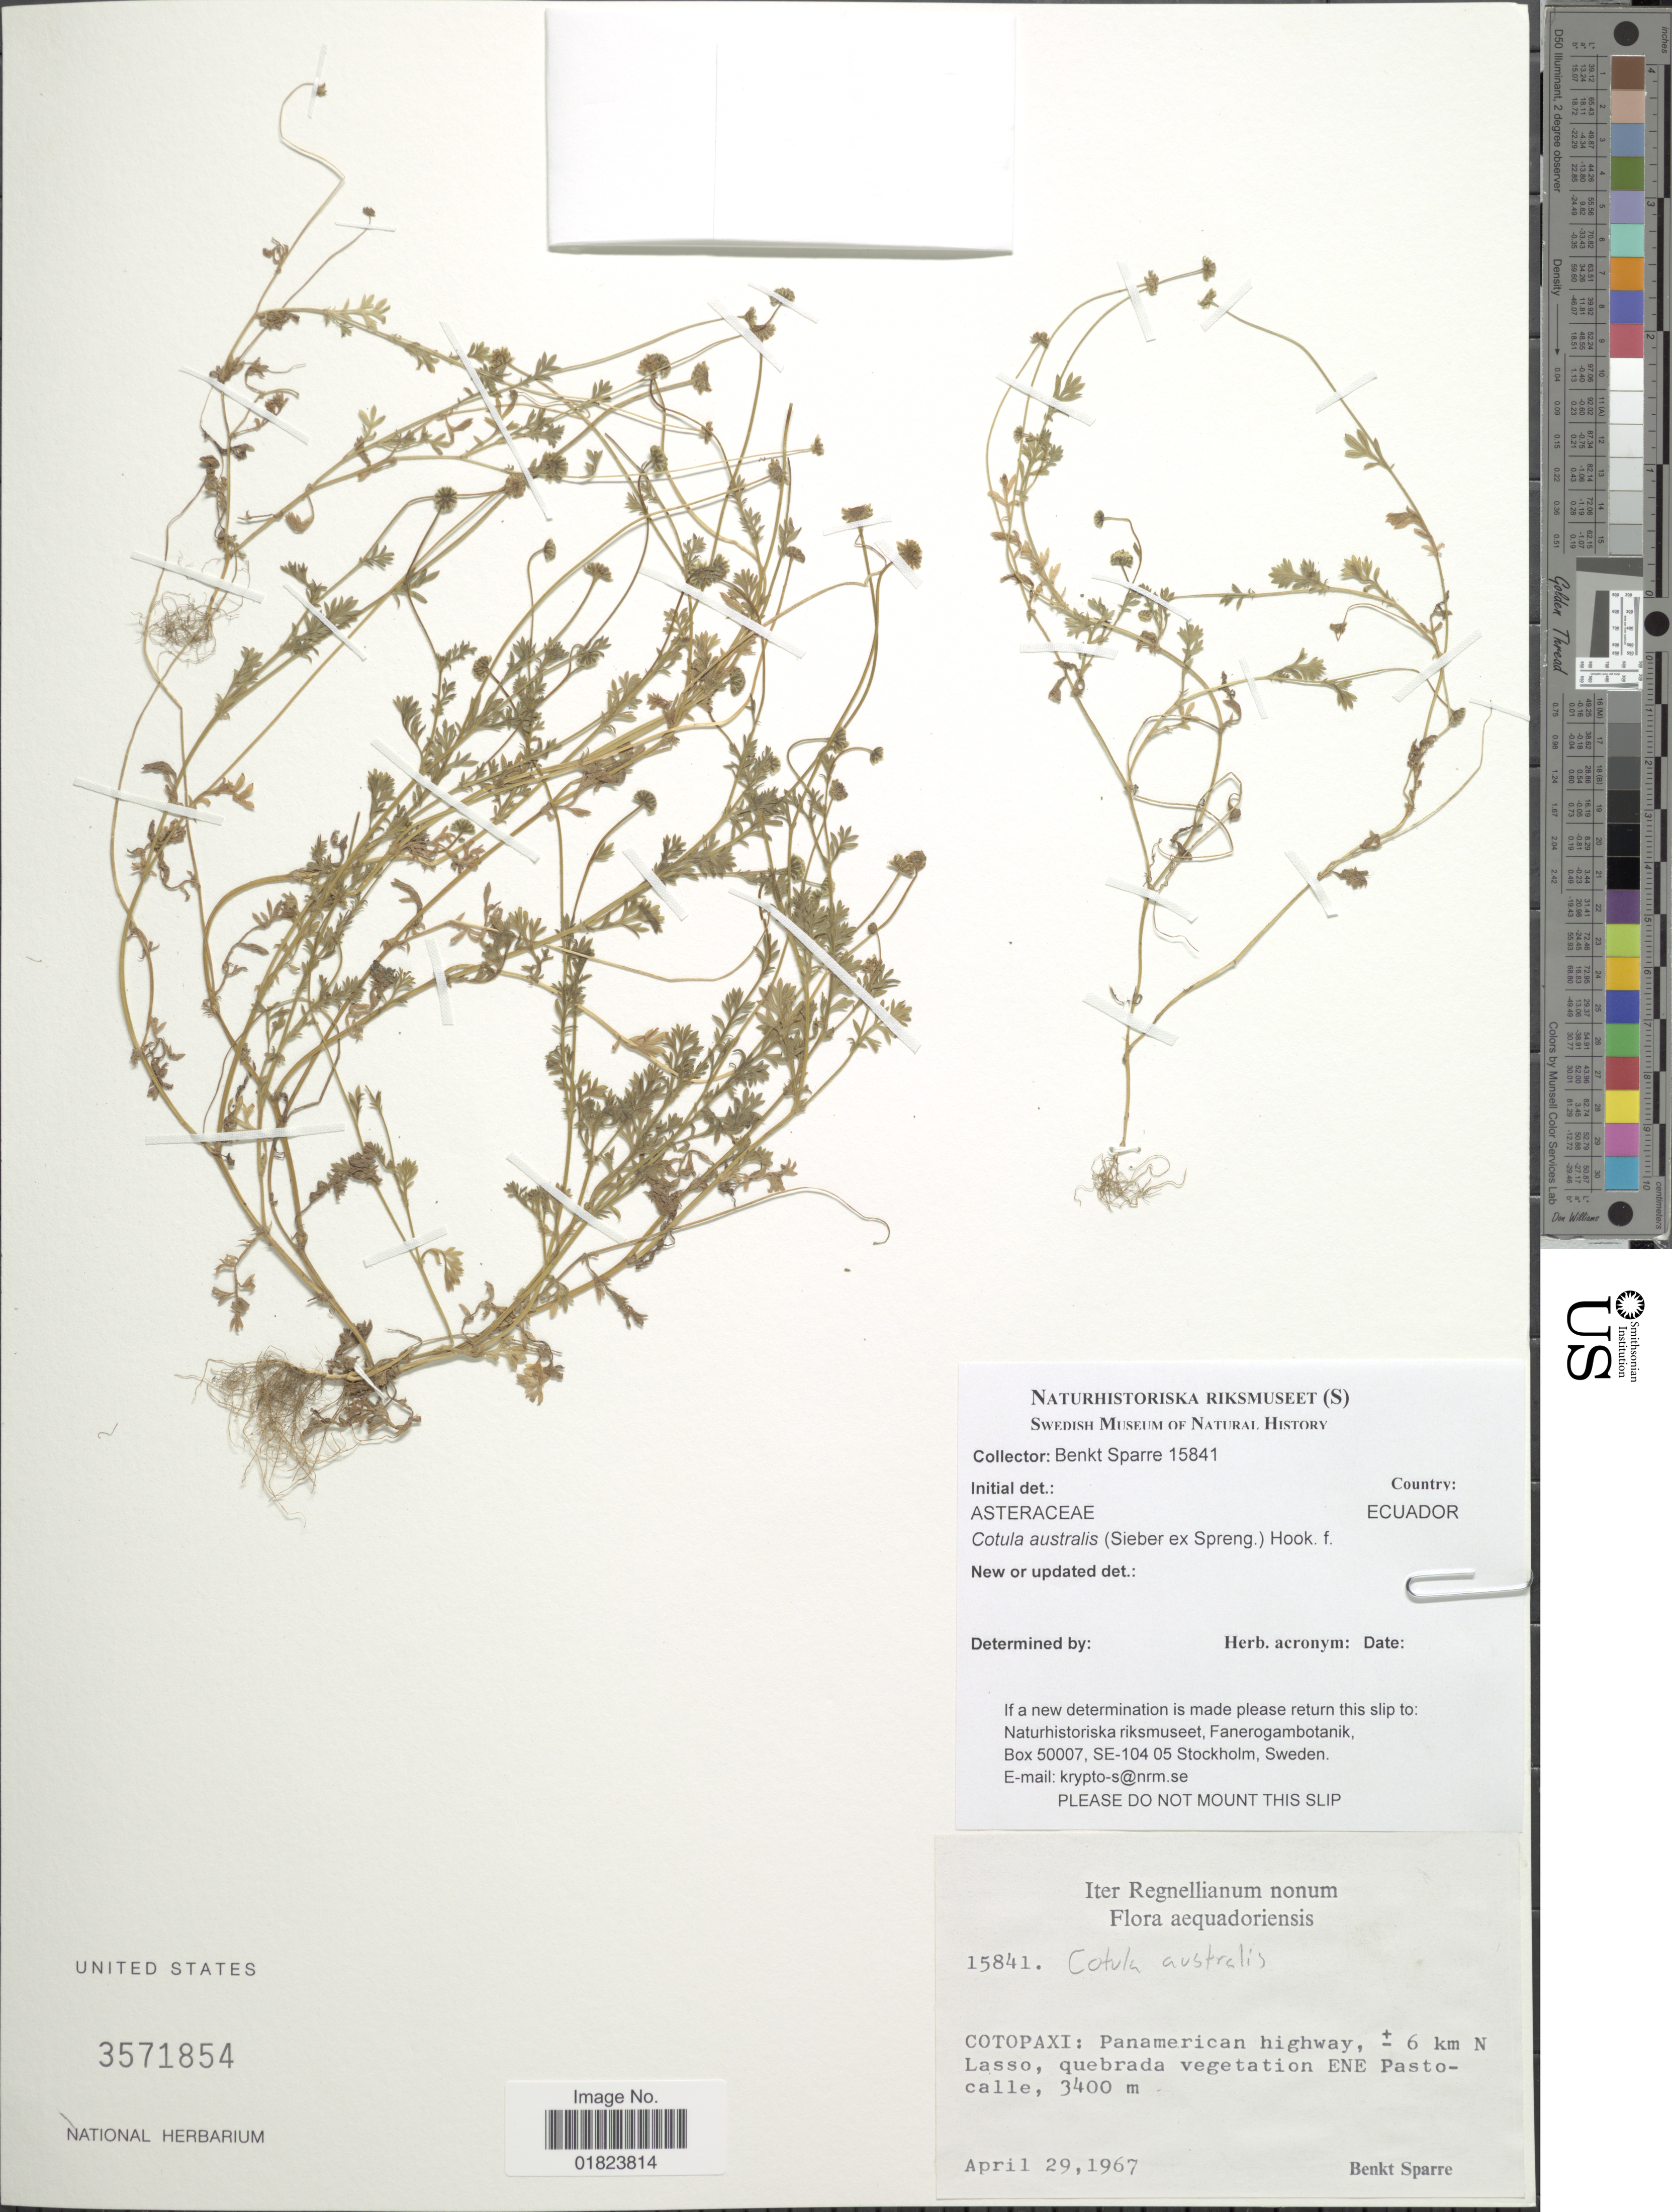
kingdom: Plantae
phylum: Tracheophyta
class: Magnoliopsida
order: Asterales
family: Asteraceae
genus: Cotula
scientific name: Cotula australis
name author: (Sieber ex Spreng.) Hook. f.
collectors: B. Sparre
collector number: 15841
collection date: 1967-04-29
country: Ecuador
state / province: Cotopaxi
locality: Panamerican highway, ca. 6 km N Lasso, quebrada vegetation ENE Pastocalle.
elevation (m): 3400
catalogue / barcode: US 3571854